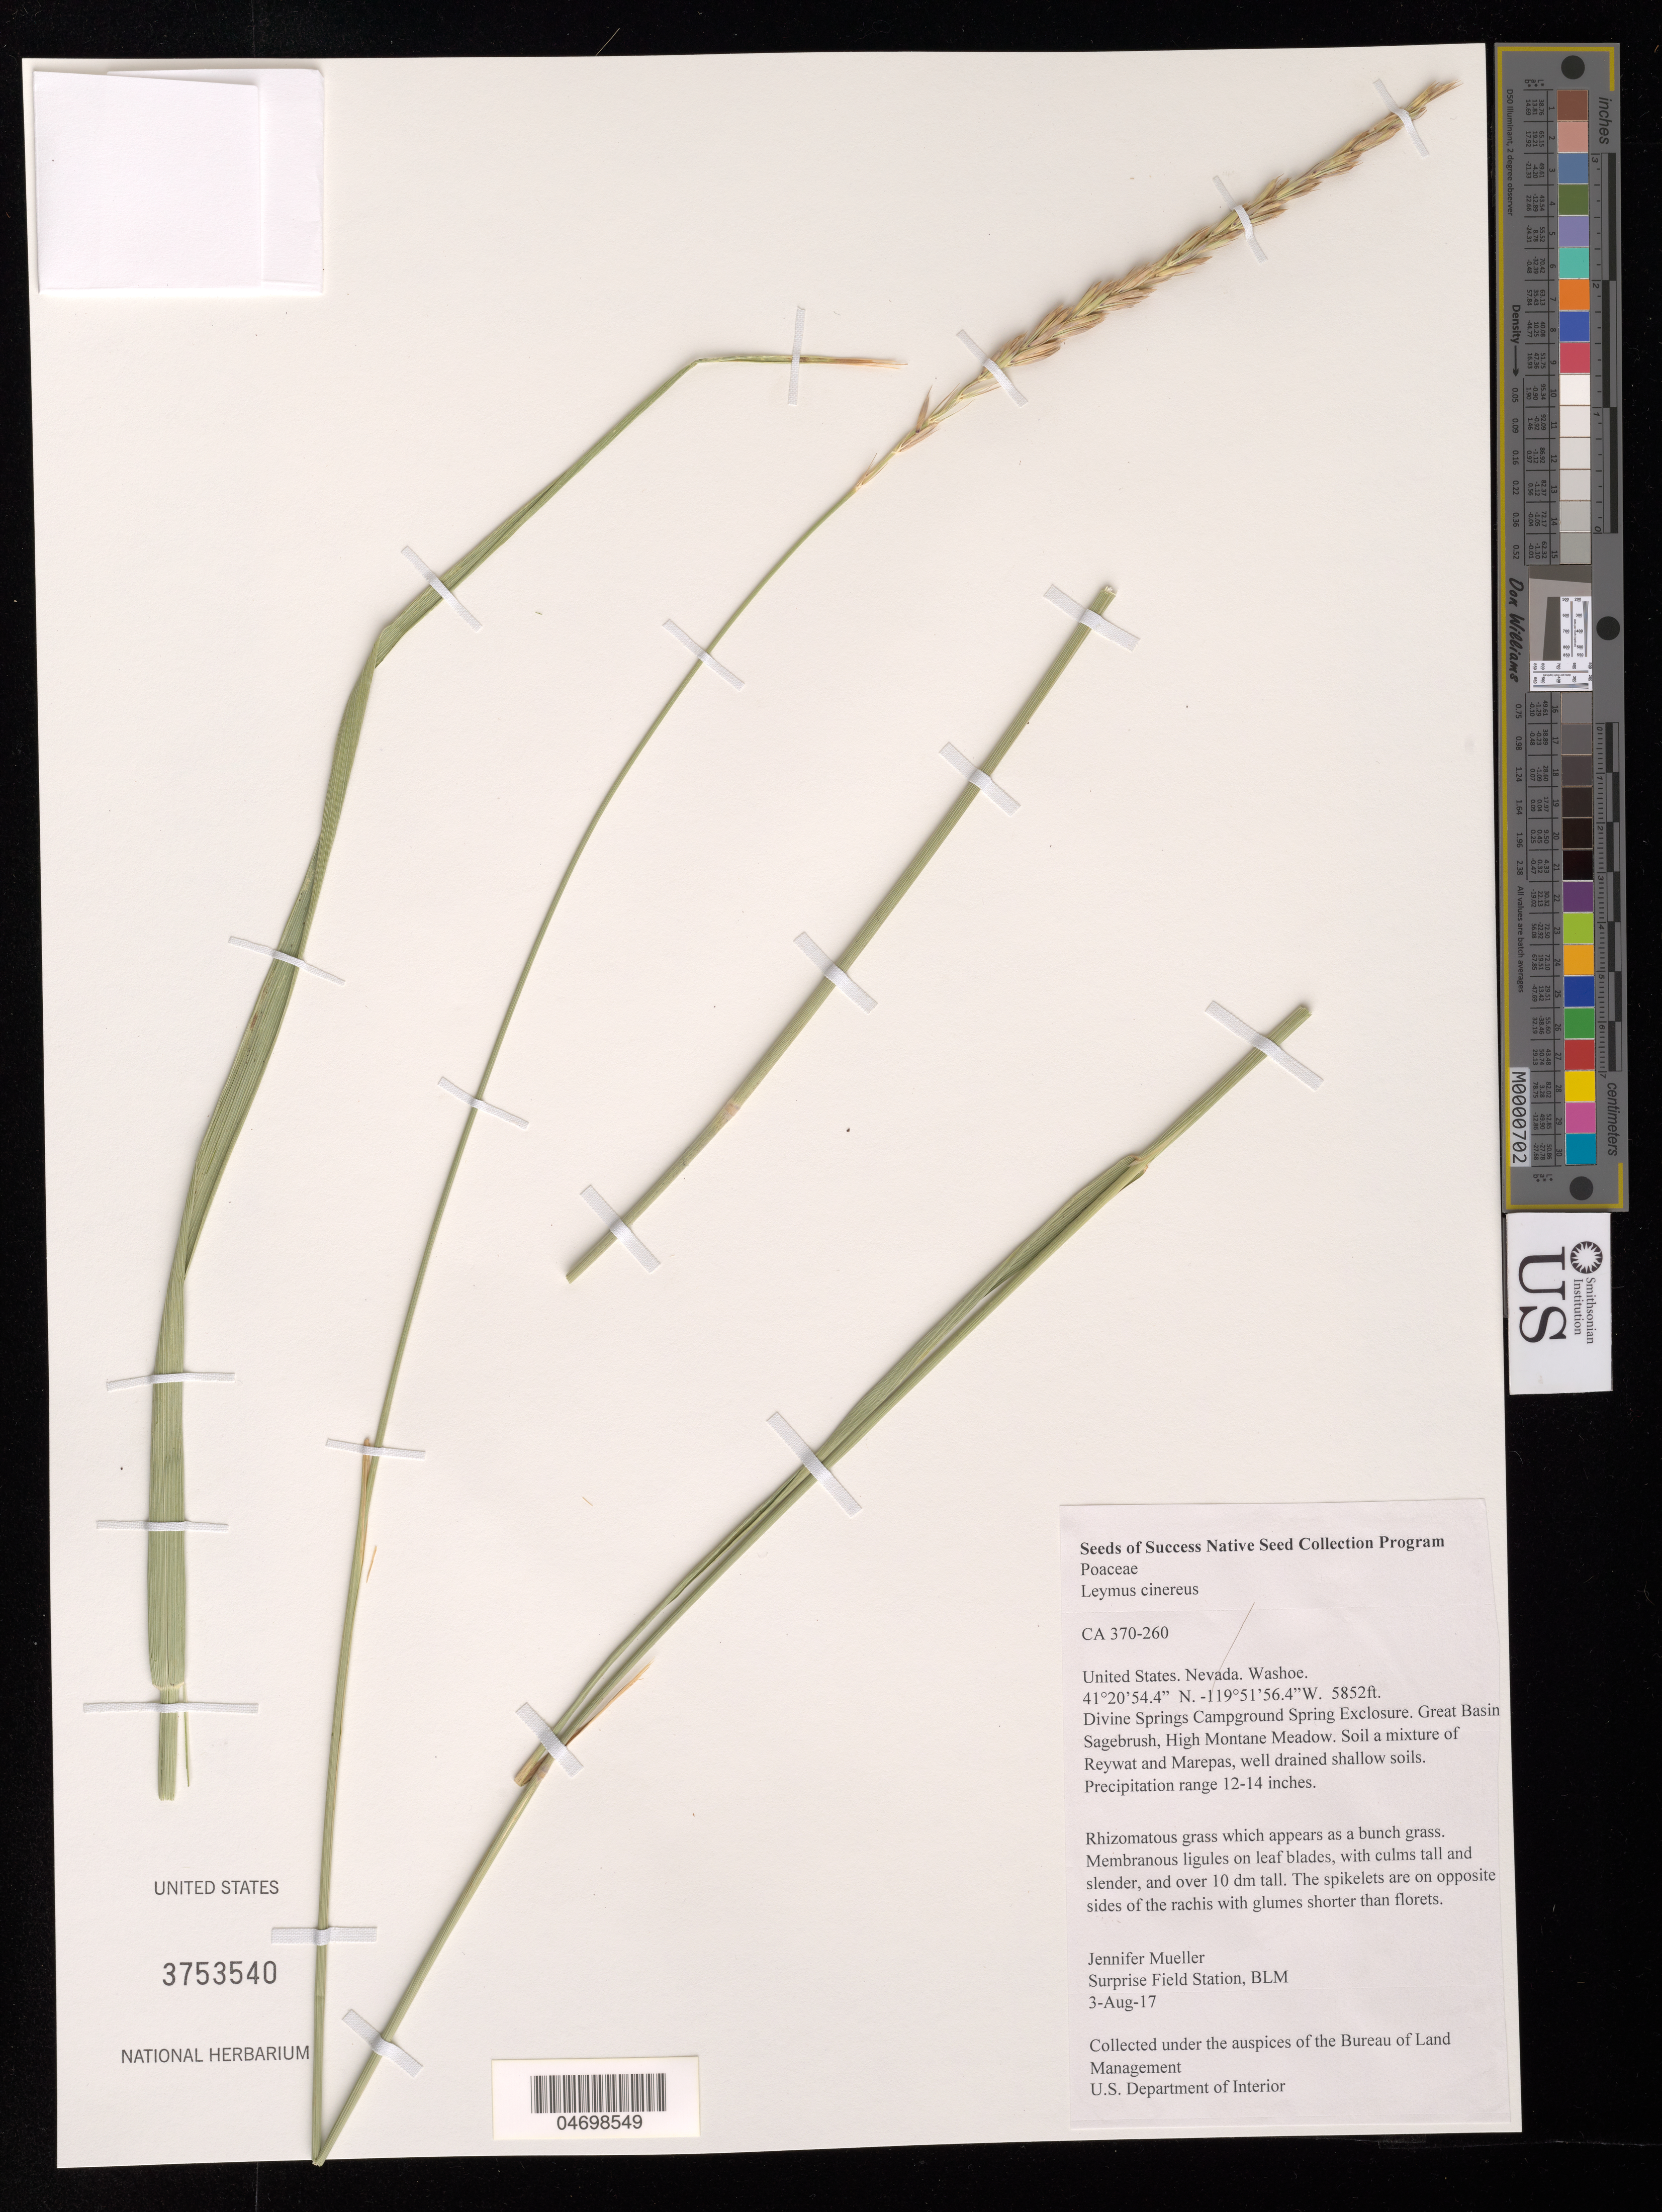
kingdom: Plantae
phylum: Tracheophyta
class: Liliopsida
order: Poales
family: Poaceae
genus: Leymus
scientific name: Leymus cinereus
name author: (Scribn. & Merr.) Á. Löve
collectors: J. Mueller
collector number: CA370-260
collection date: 2017-08-03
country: United States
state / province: Nevada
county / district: Washoe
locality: Surprise Field Station, Divine Springs Campground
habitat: Great Basin Sagebrush, High Montane Meadow. Soil a mixture of Reywat and Marepas, well drained shallow soils. Precipitation range 12-14 inches.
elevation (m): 1784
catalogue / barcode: US 3753540